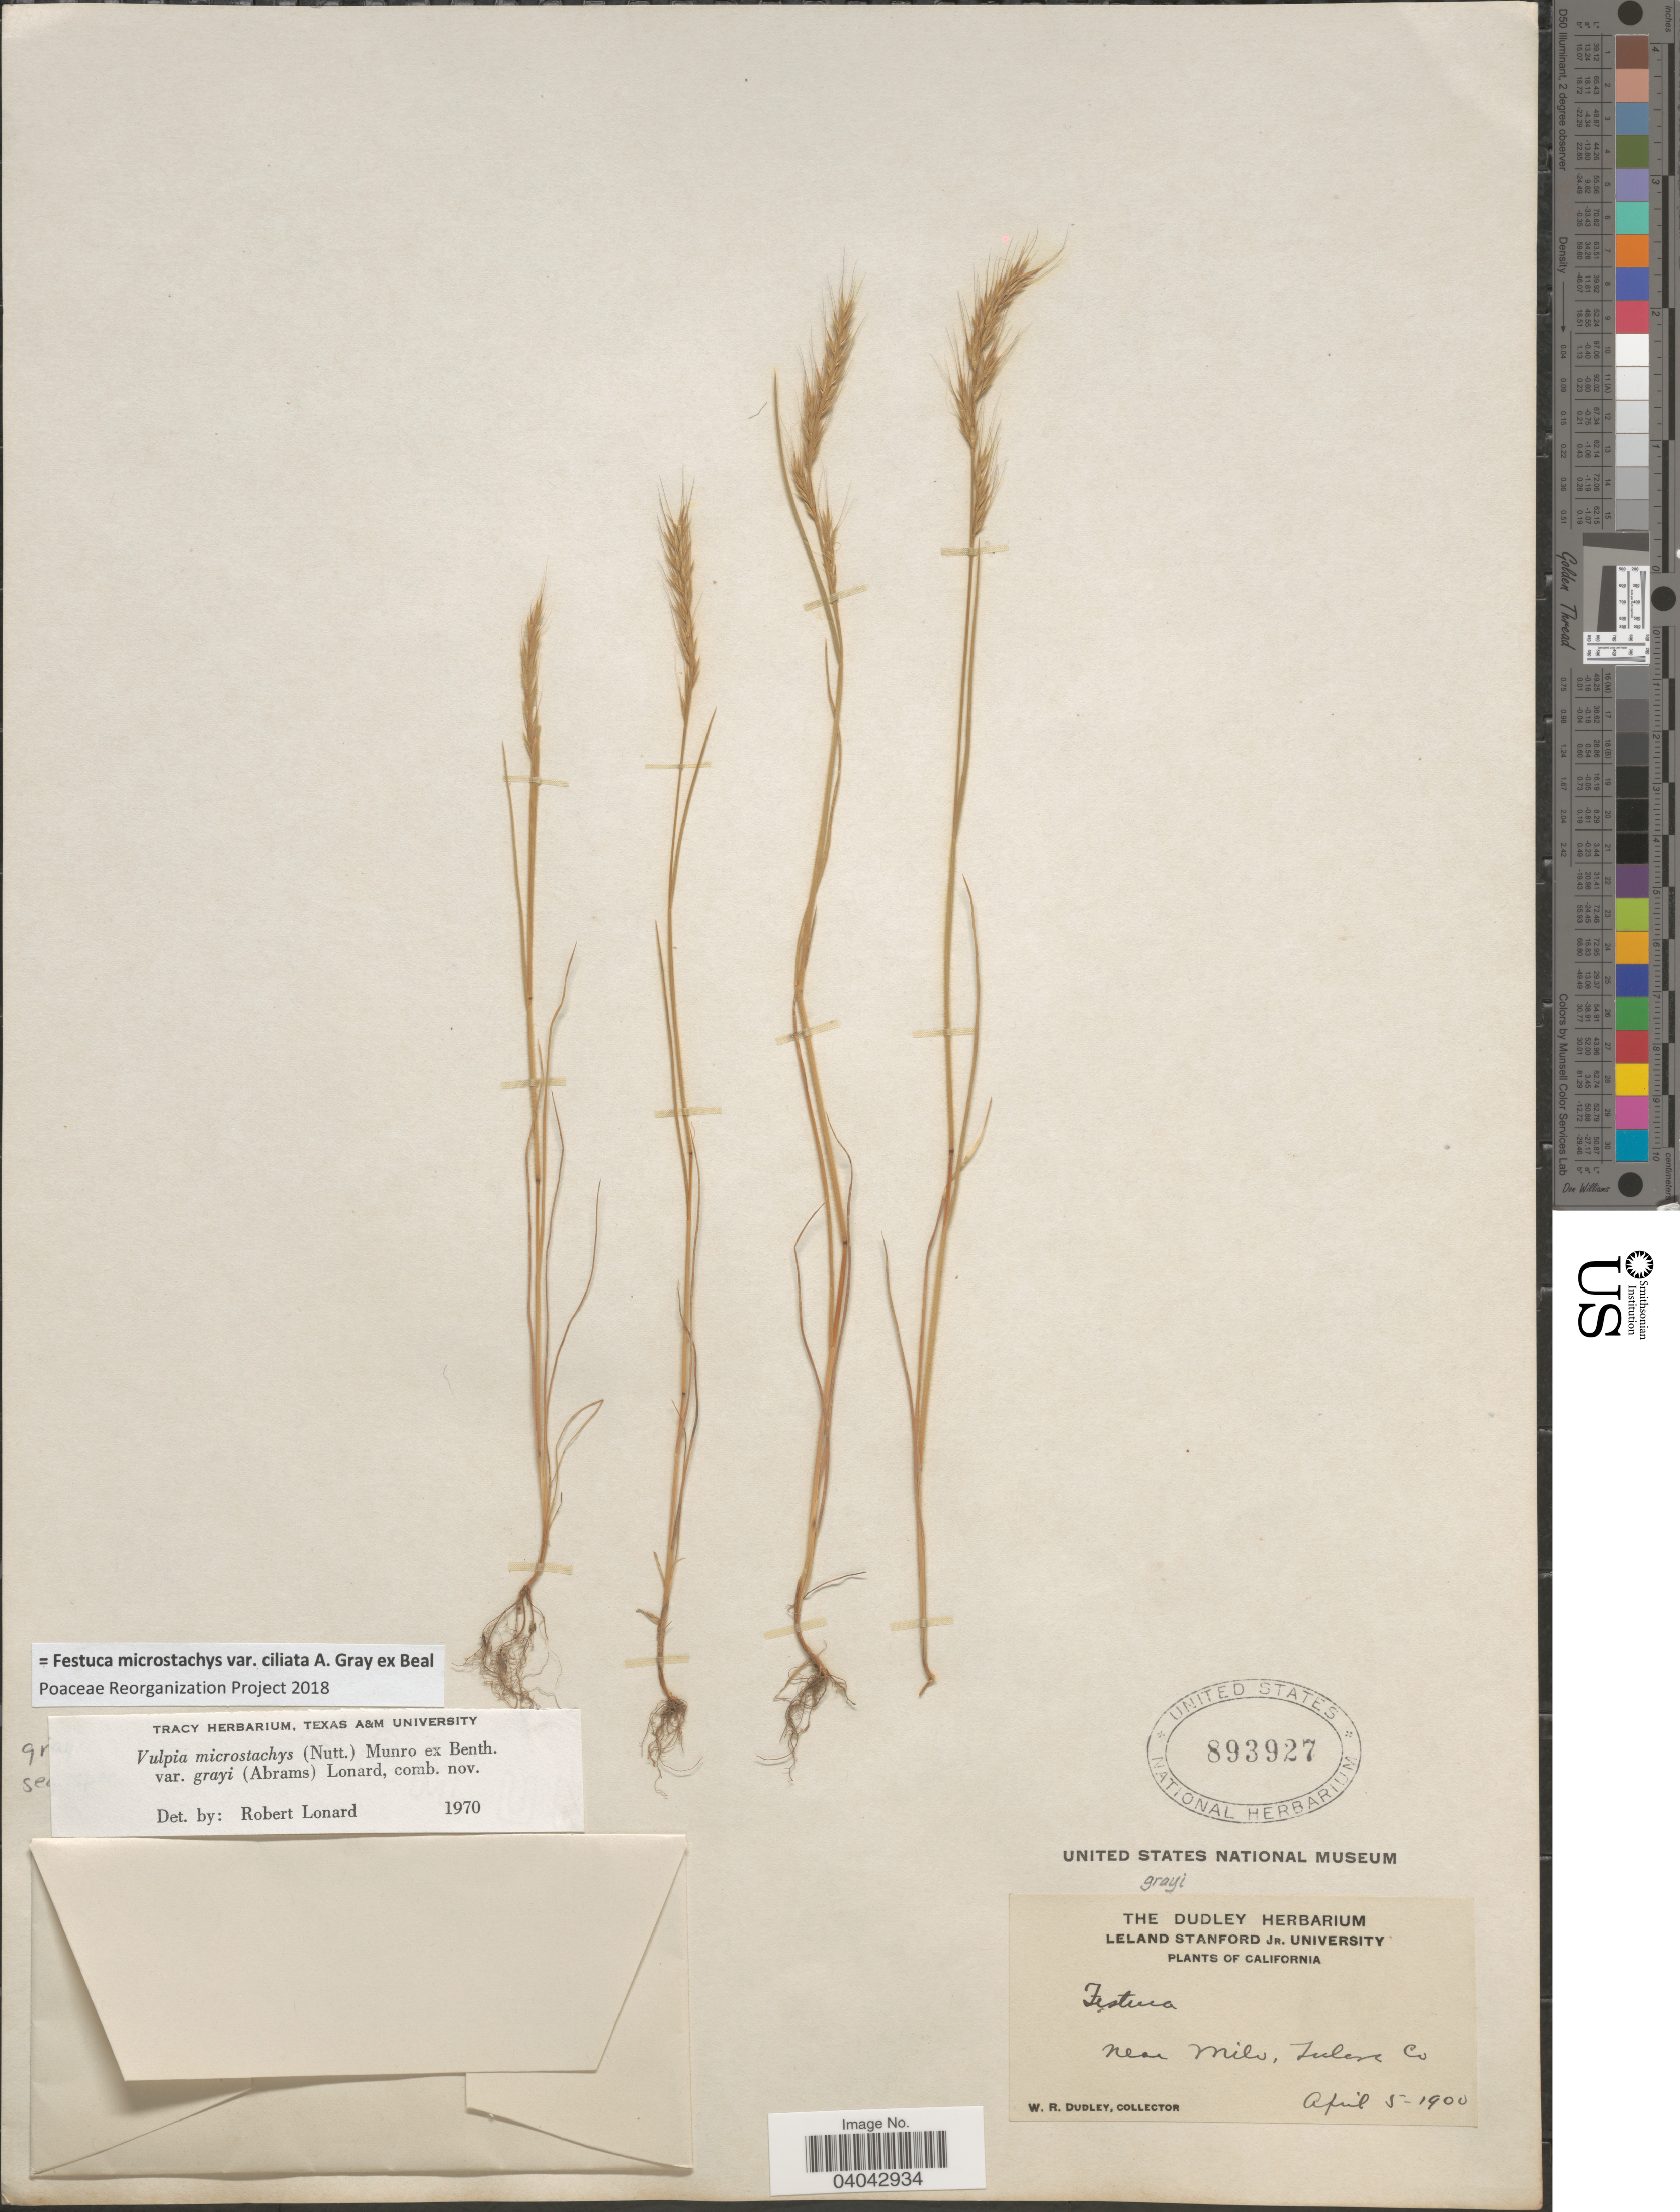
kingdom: Plantae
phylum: Tracheophyta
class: Liliopsida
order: Poales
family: Poaceae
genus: Festuca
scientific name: Festuca microstachys var. ciliata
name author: A. Gray ex W.J. Beal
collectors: W. Dudley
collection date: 1900-04-05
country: United States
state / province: California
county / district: Tulare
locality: Near Milo, Tulare Co.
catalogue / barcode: US 893927